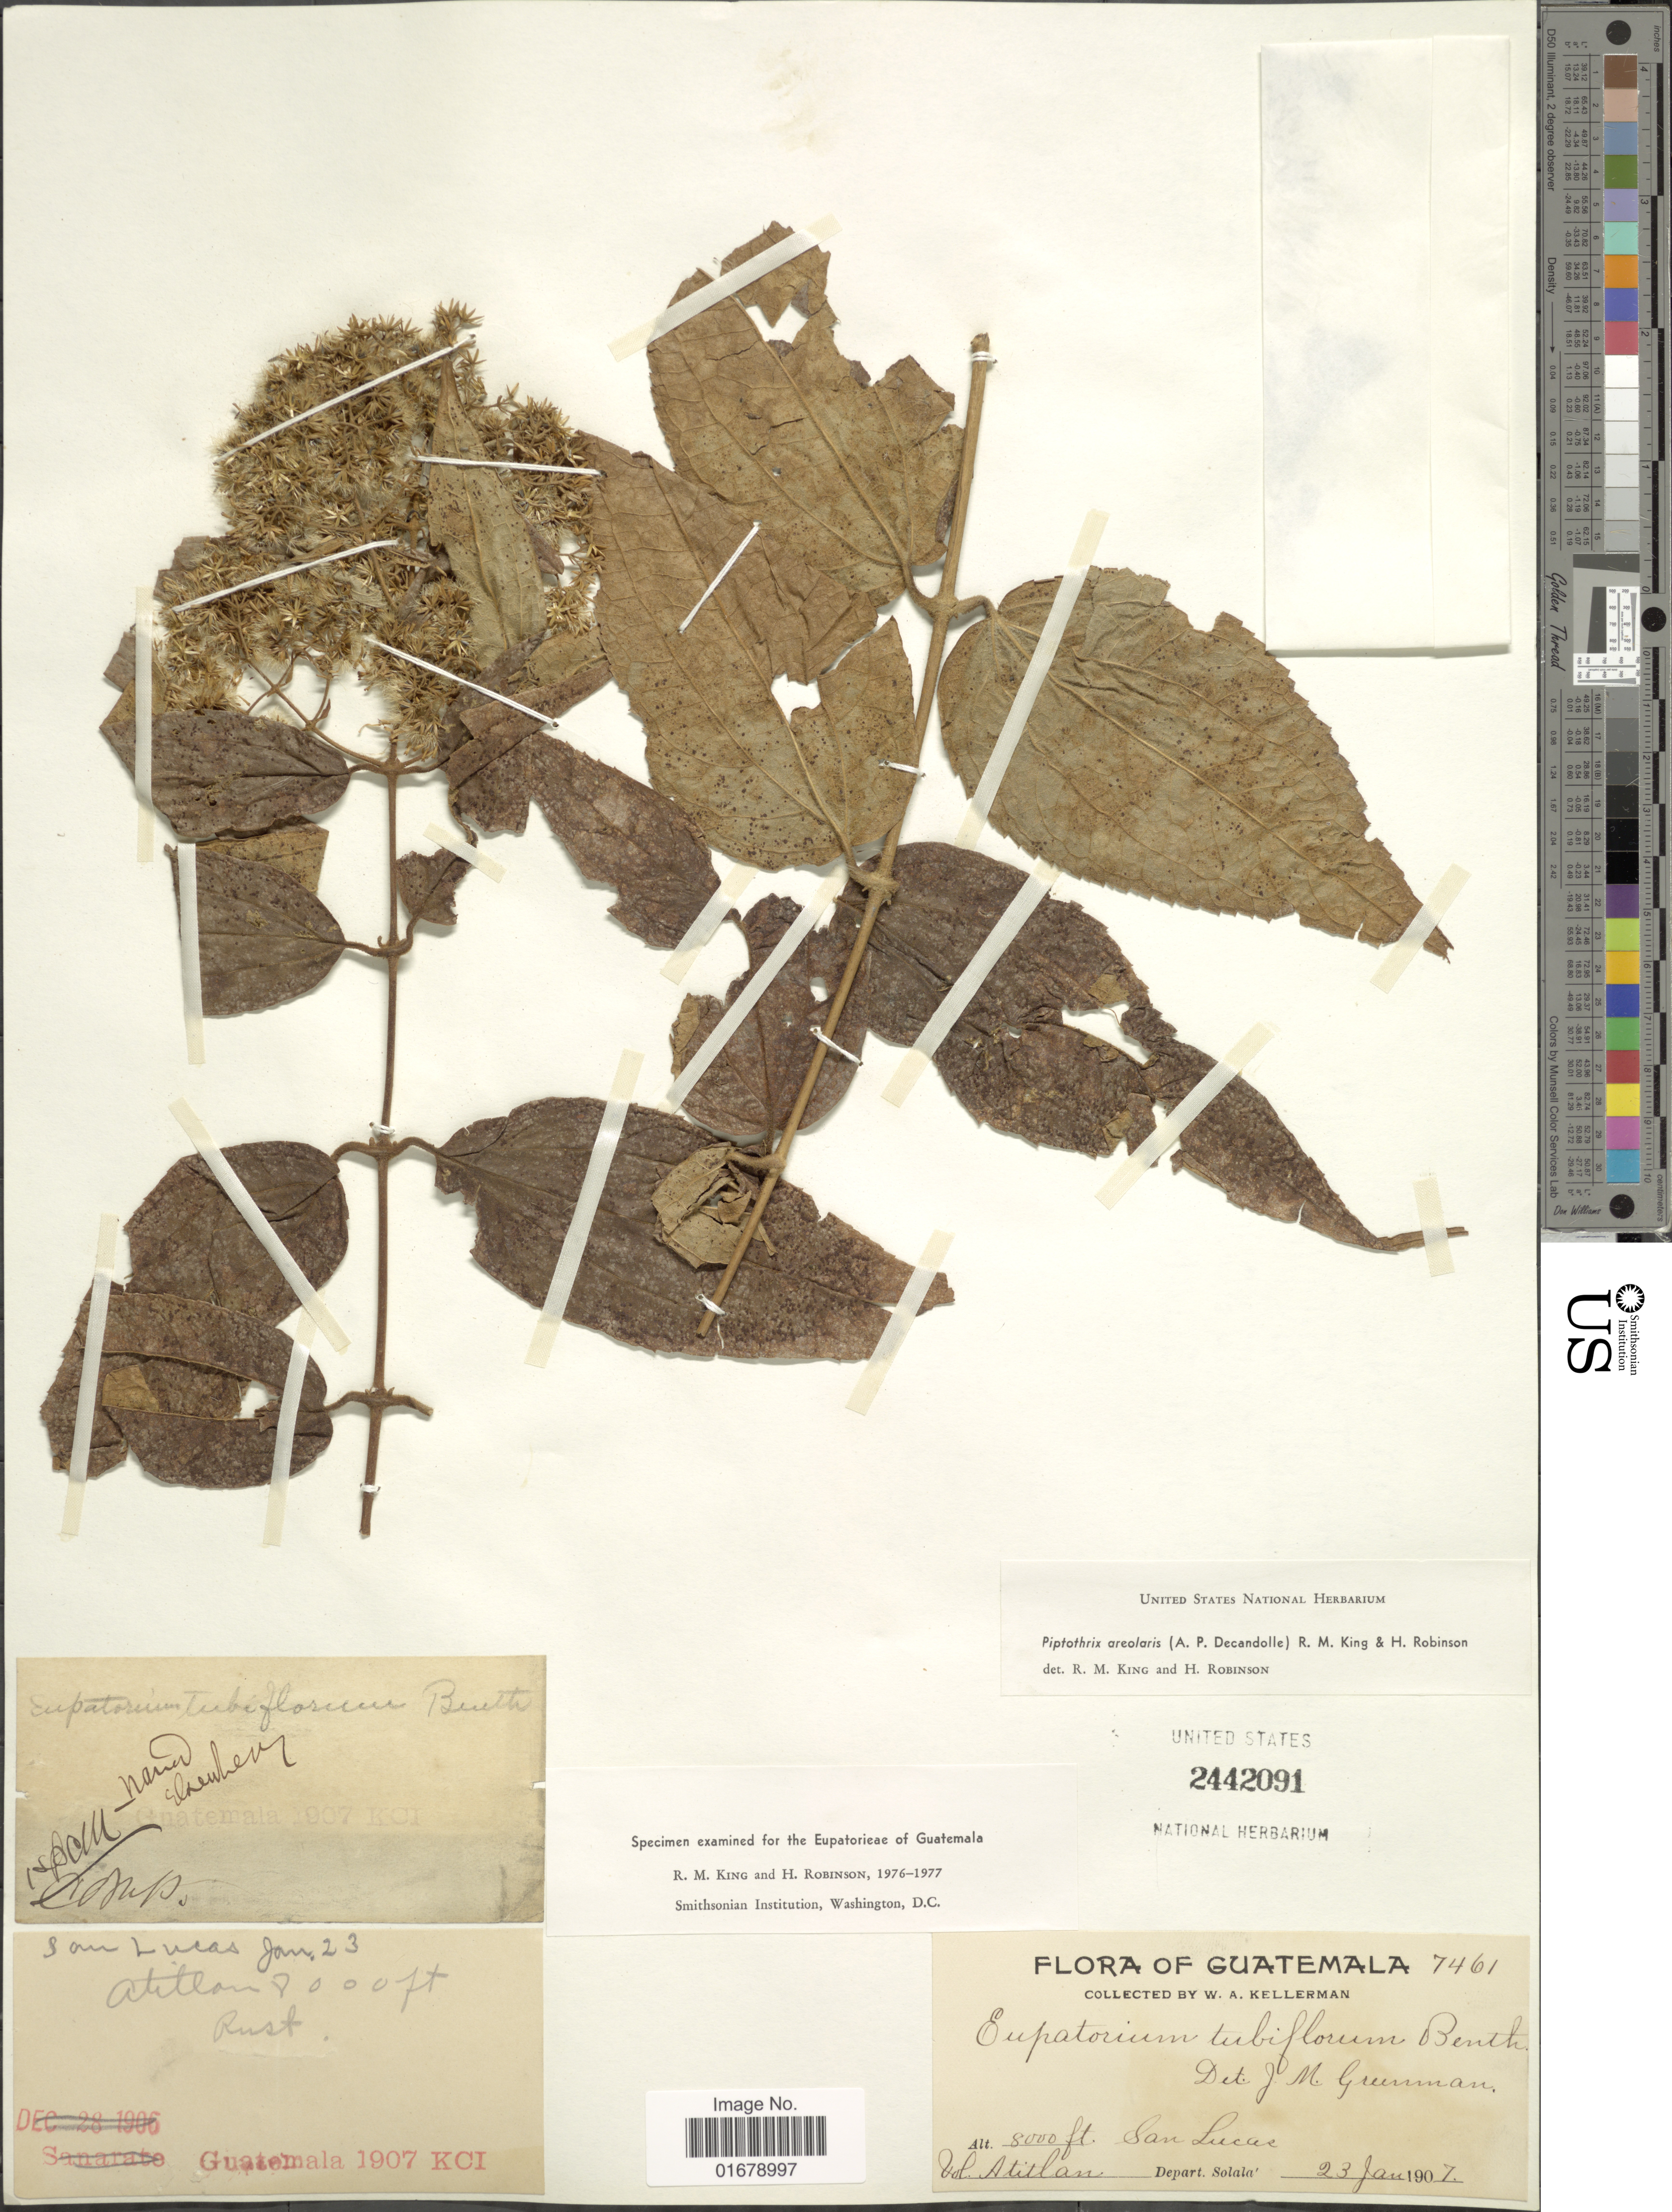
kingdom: Plantae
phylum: Tracheophyta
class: Magnoliopsida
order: Asterales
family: Asteraceae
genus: Piptothrix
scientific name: Piptothrix areolaris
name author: (DC.) R.M. King & H. Rob.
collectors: W. Kellerman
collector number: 7461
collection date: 1907-01-23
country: Guatemala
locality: San Lucas. Vol. Atitlan. Depart. Solala.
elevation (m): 2438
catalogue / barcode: US 2442091